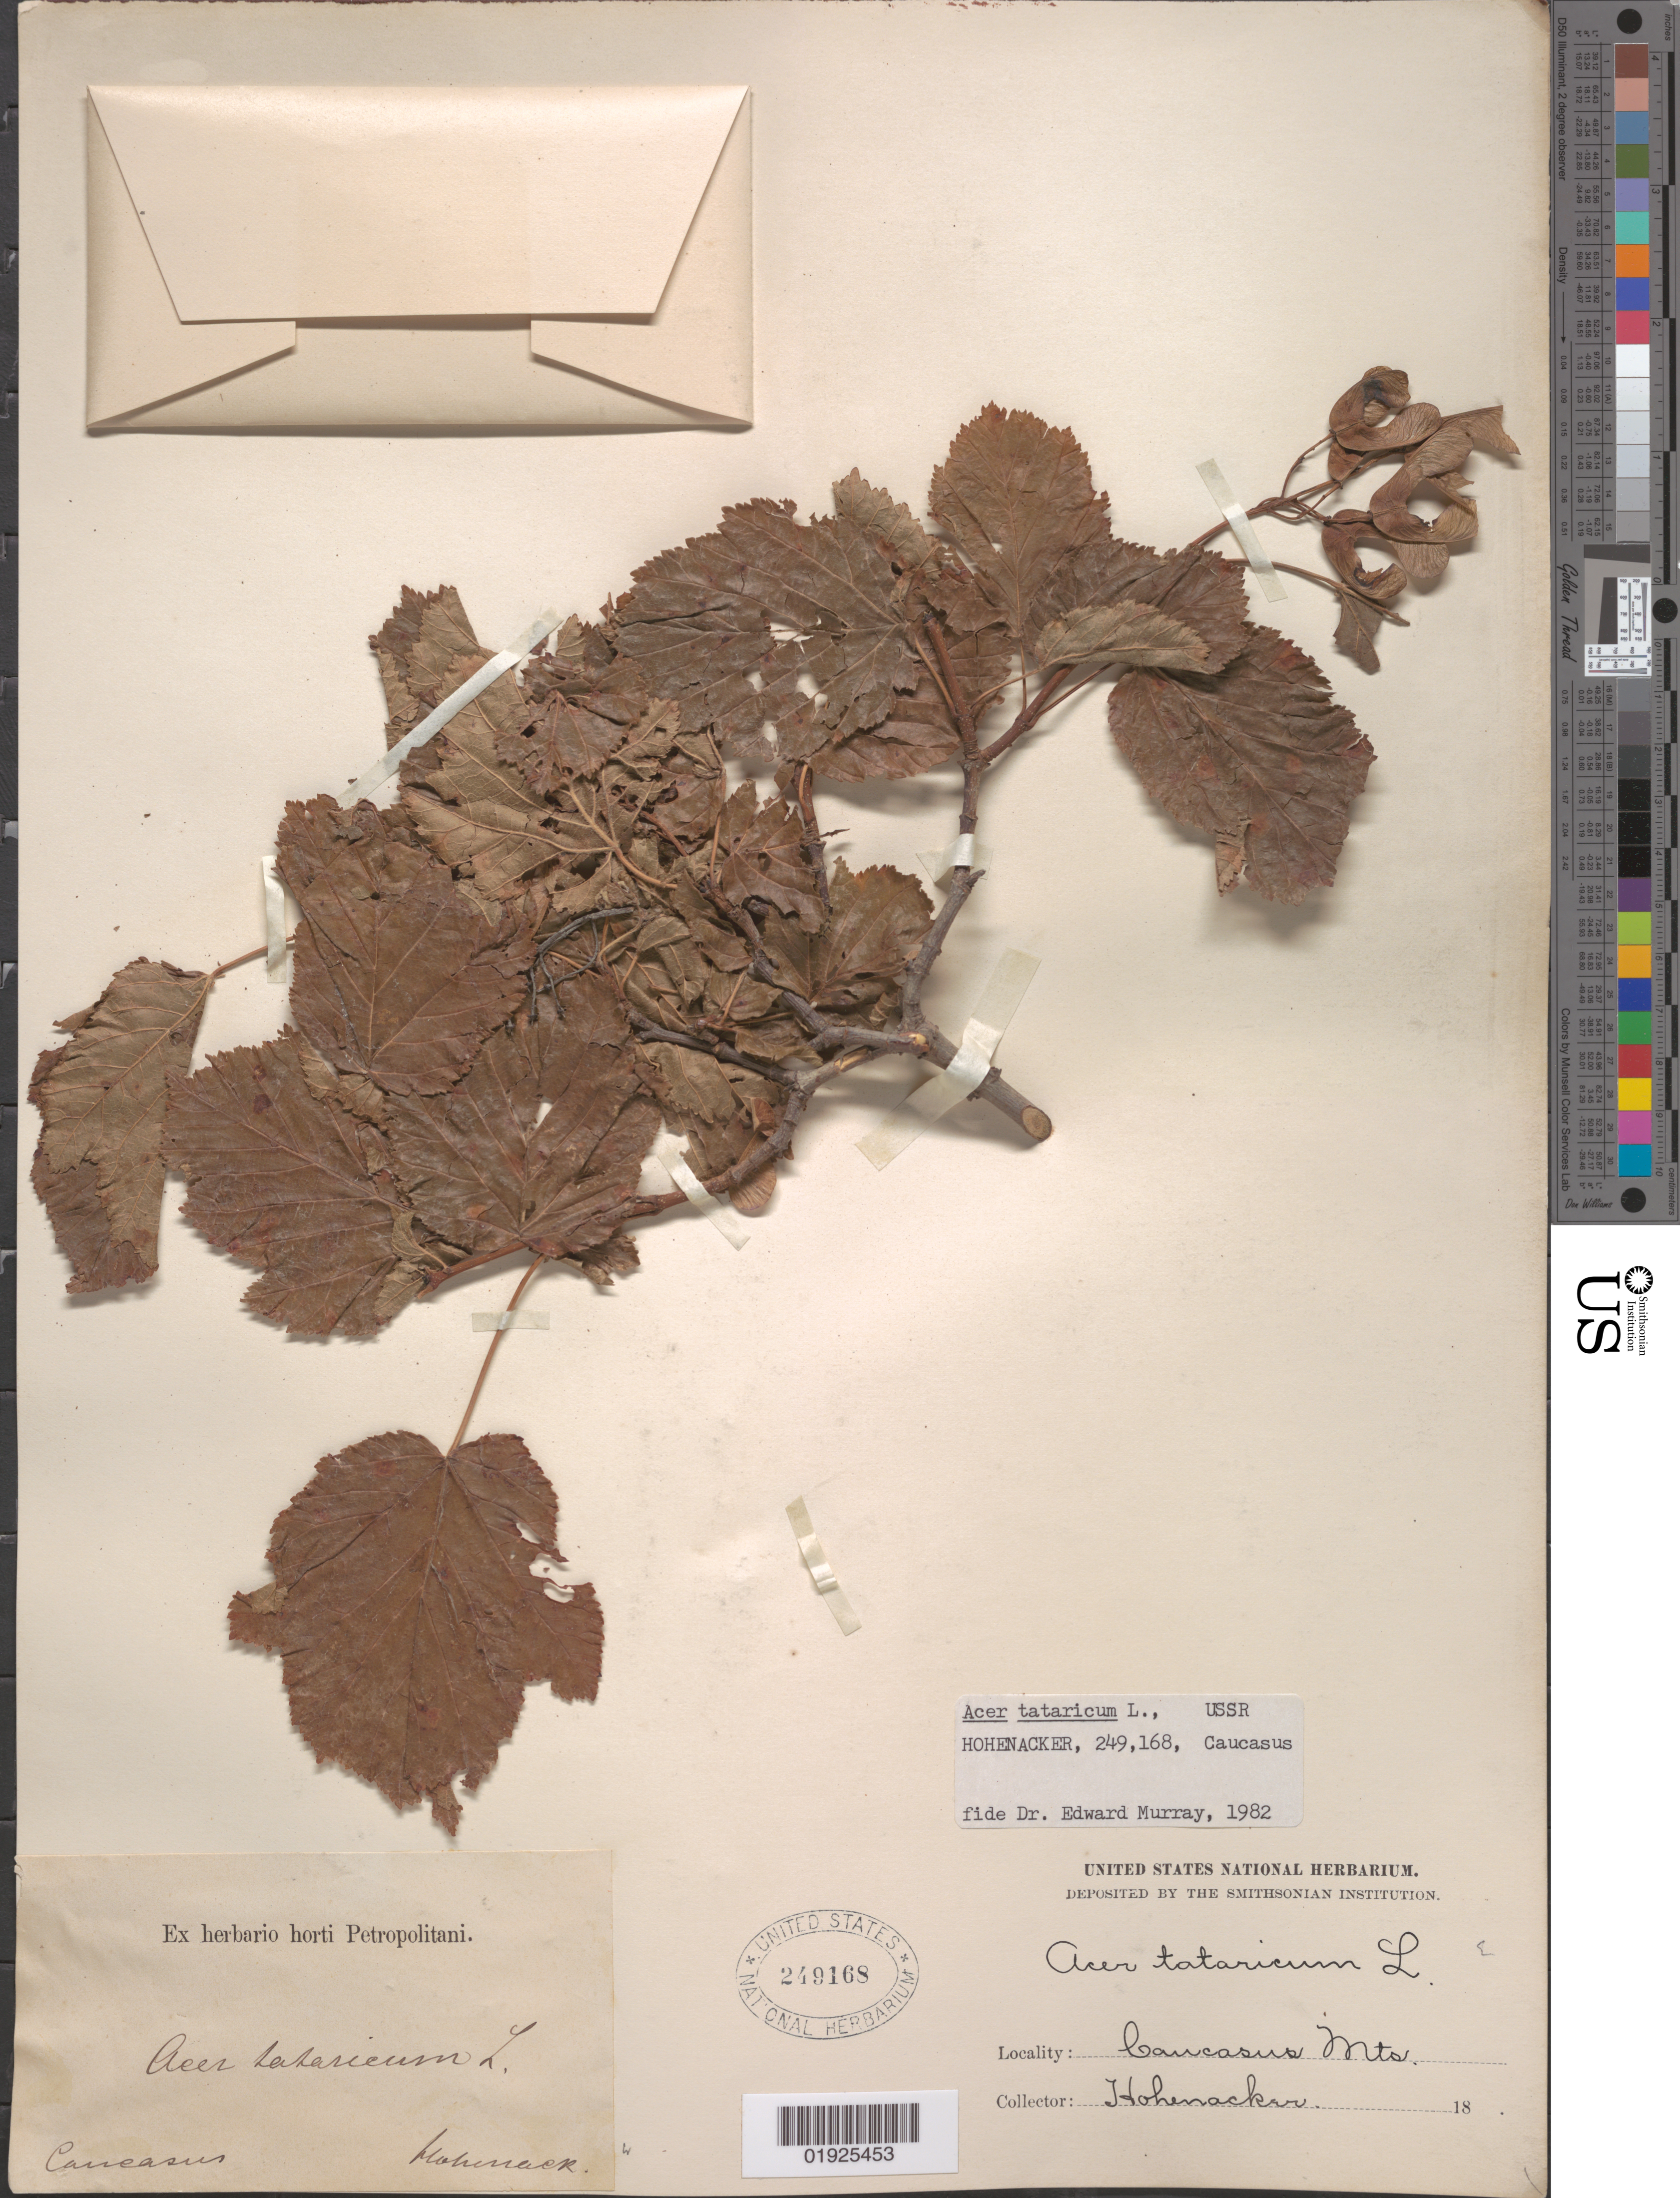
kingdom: Plantae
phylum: Tracheophyta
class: Magnoliopsida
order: Sapindales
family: Sapindaceae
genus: Acer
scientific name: Acer tataricum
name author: L.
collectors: Hohenacker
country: Russian Federation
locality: Caucasus Mts.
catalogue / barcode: US 249168